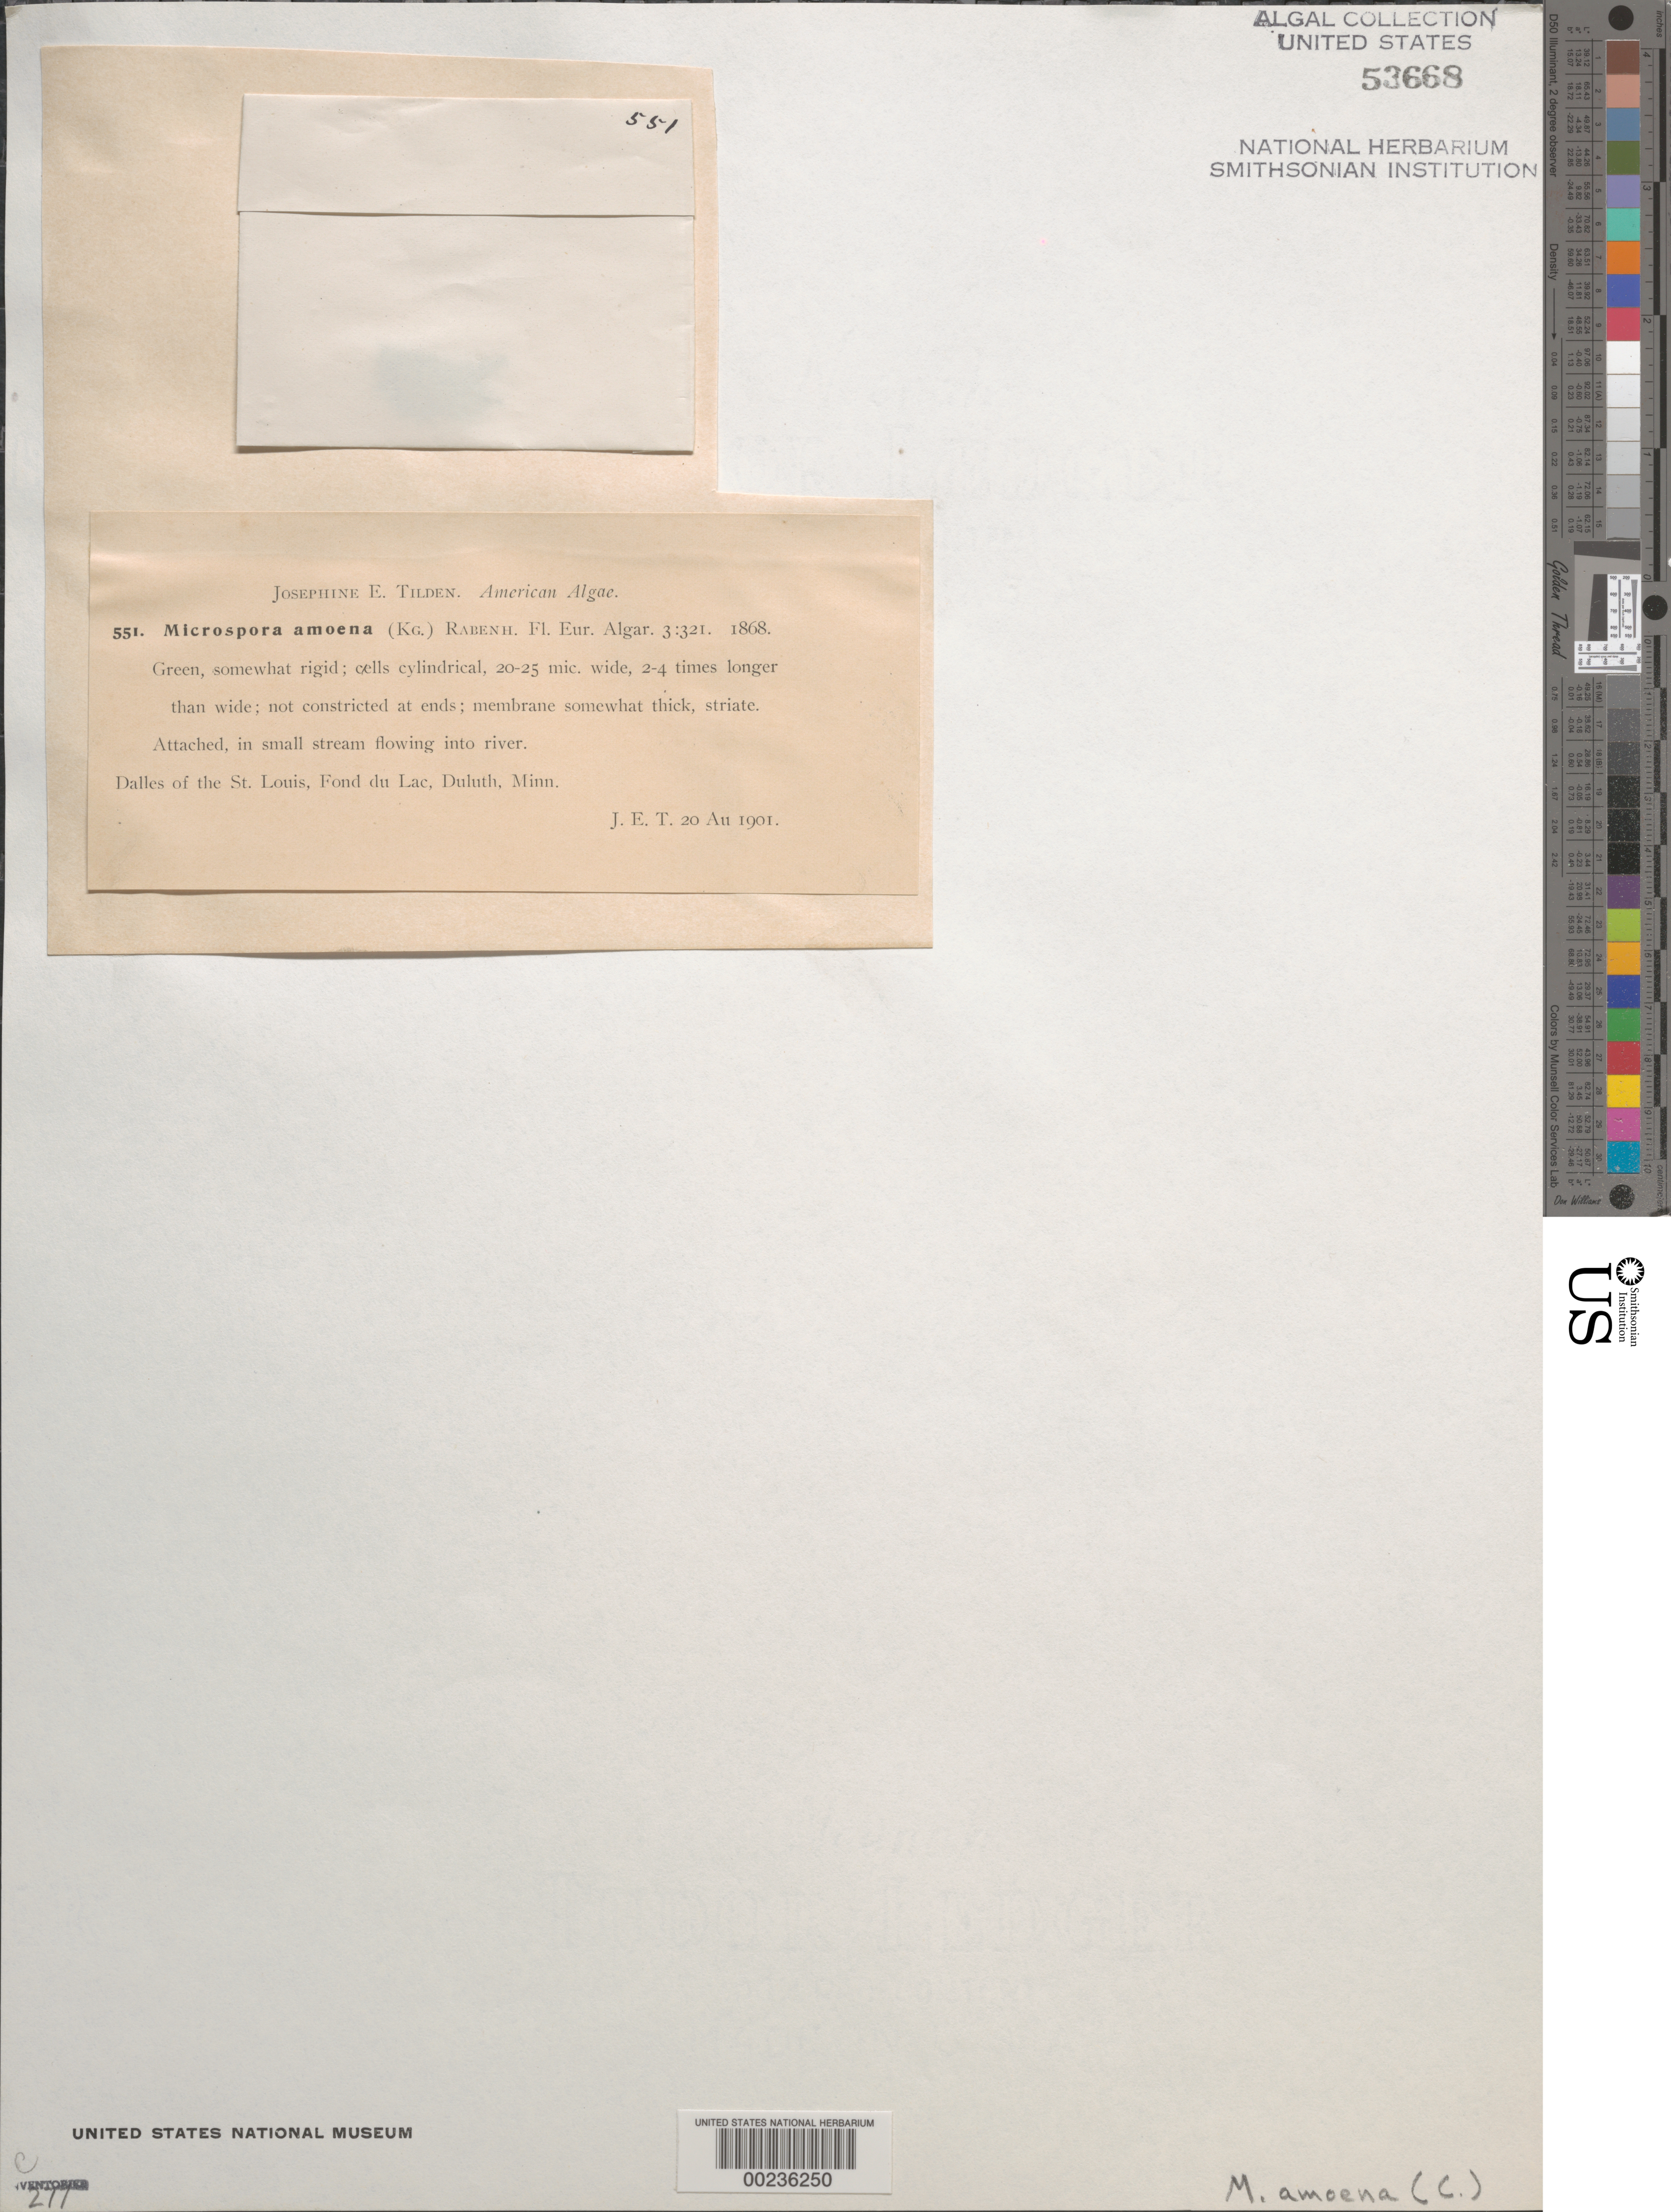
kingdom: Plantae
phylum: Chlorophyta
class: Chlorophyceae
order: Sphaeropleales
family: Microsporaceae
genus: Microspora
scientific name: Microspora amoena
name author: (Kütz.) Rabenh.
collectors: J. E. Tilden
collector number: JET 551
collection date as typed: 20 Aug 1901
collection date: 1901-08-20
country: United States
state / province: Minnesota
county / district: St. Louis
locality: Duluth, Dalles of St. Louis River, Fond du Lac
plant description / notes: Tilden, American Algae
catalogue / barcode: US 53668